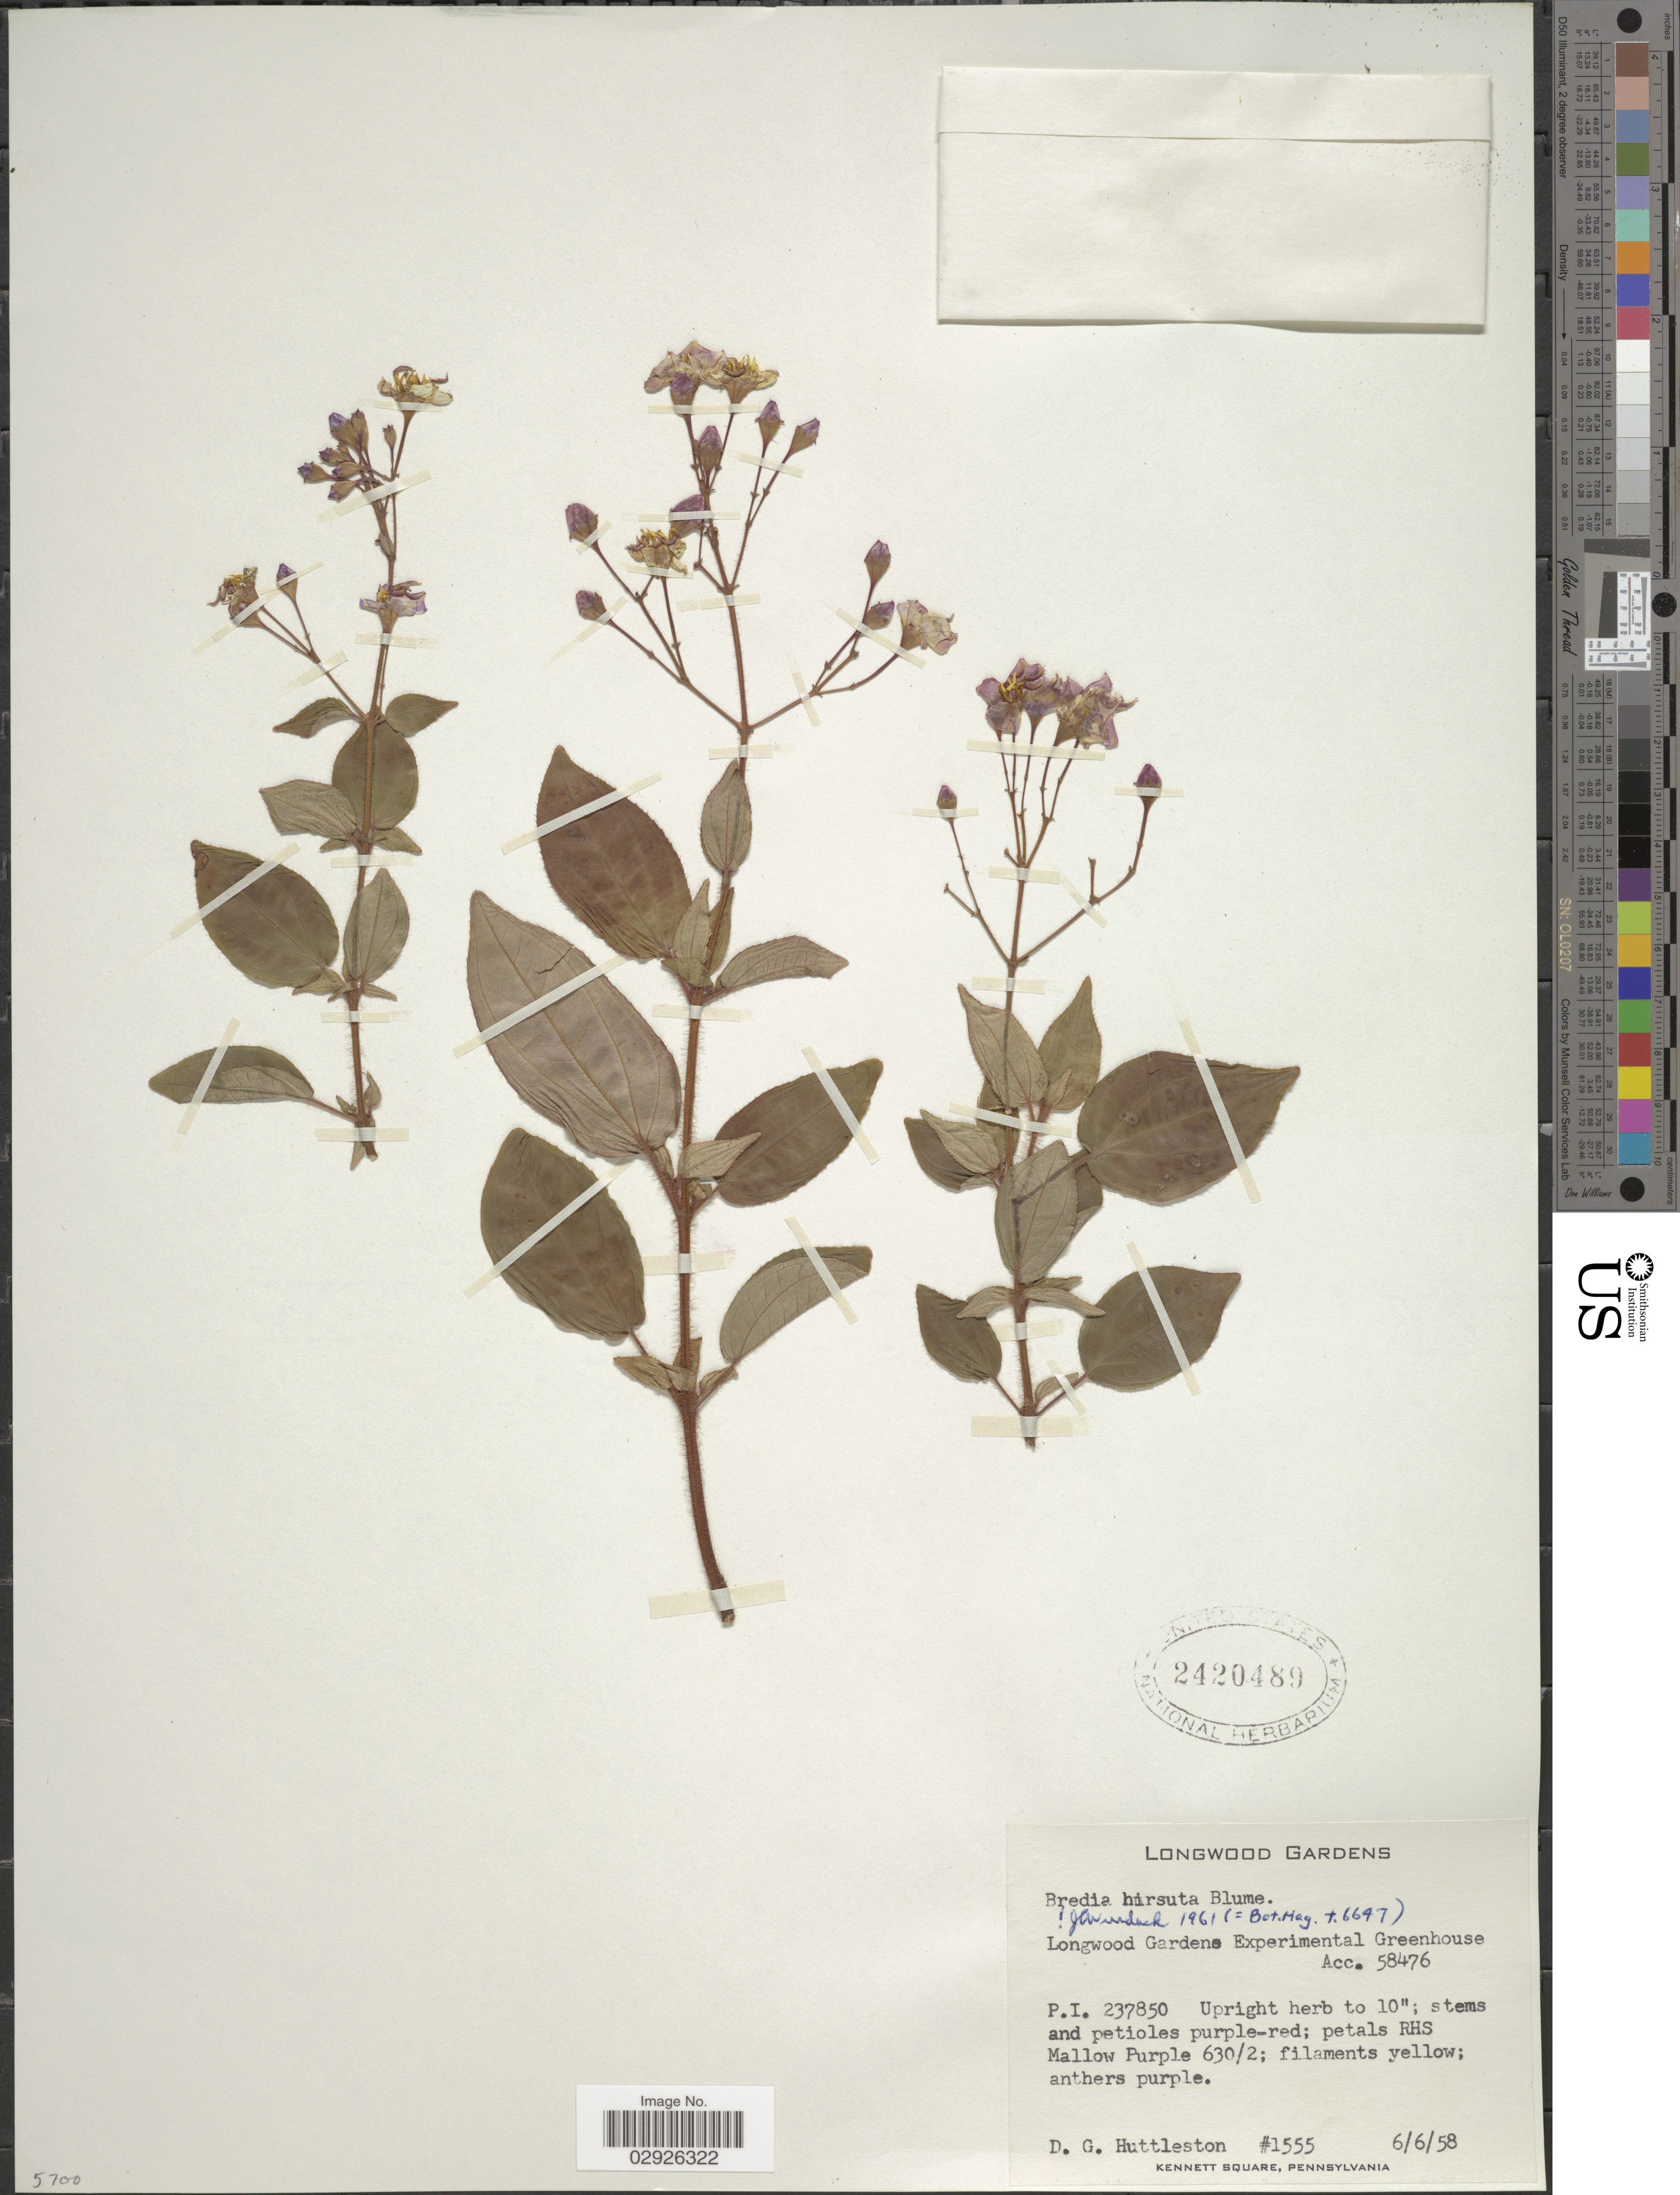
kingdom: Plantae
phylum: Tracheophyta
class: Magnoliopsida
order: Myrtales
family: Melastomataceae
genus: Bredia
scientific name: Bredia hirsuta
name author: Blume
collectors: D. G. Huttleston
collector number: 1555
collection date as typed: Transcribed d/m/y: 6/6/58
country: United States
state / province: Pennsylvania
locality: Longwood Gardens Experimental Greenhouse. Longwood Gardens.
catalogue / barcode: US 2420489